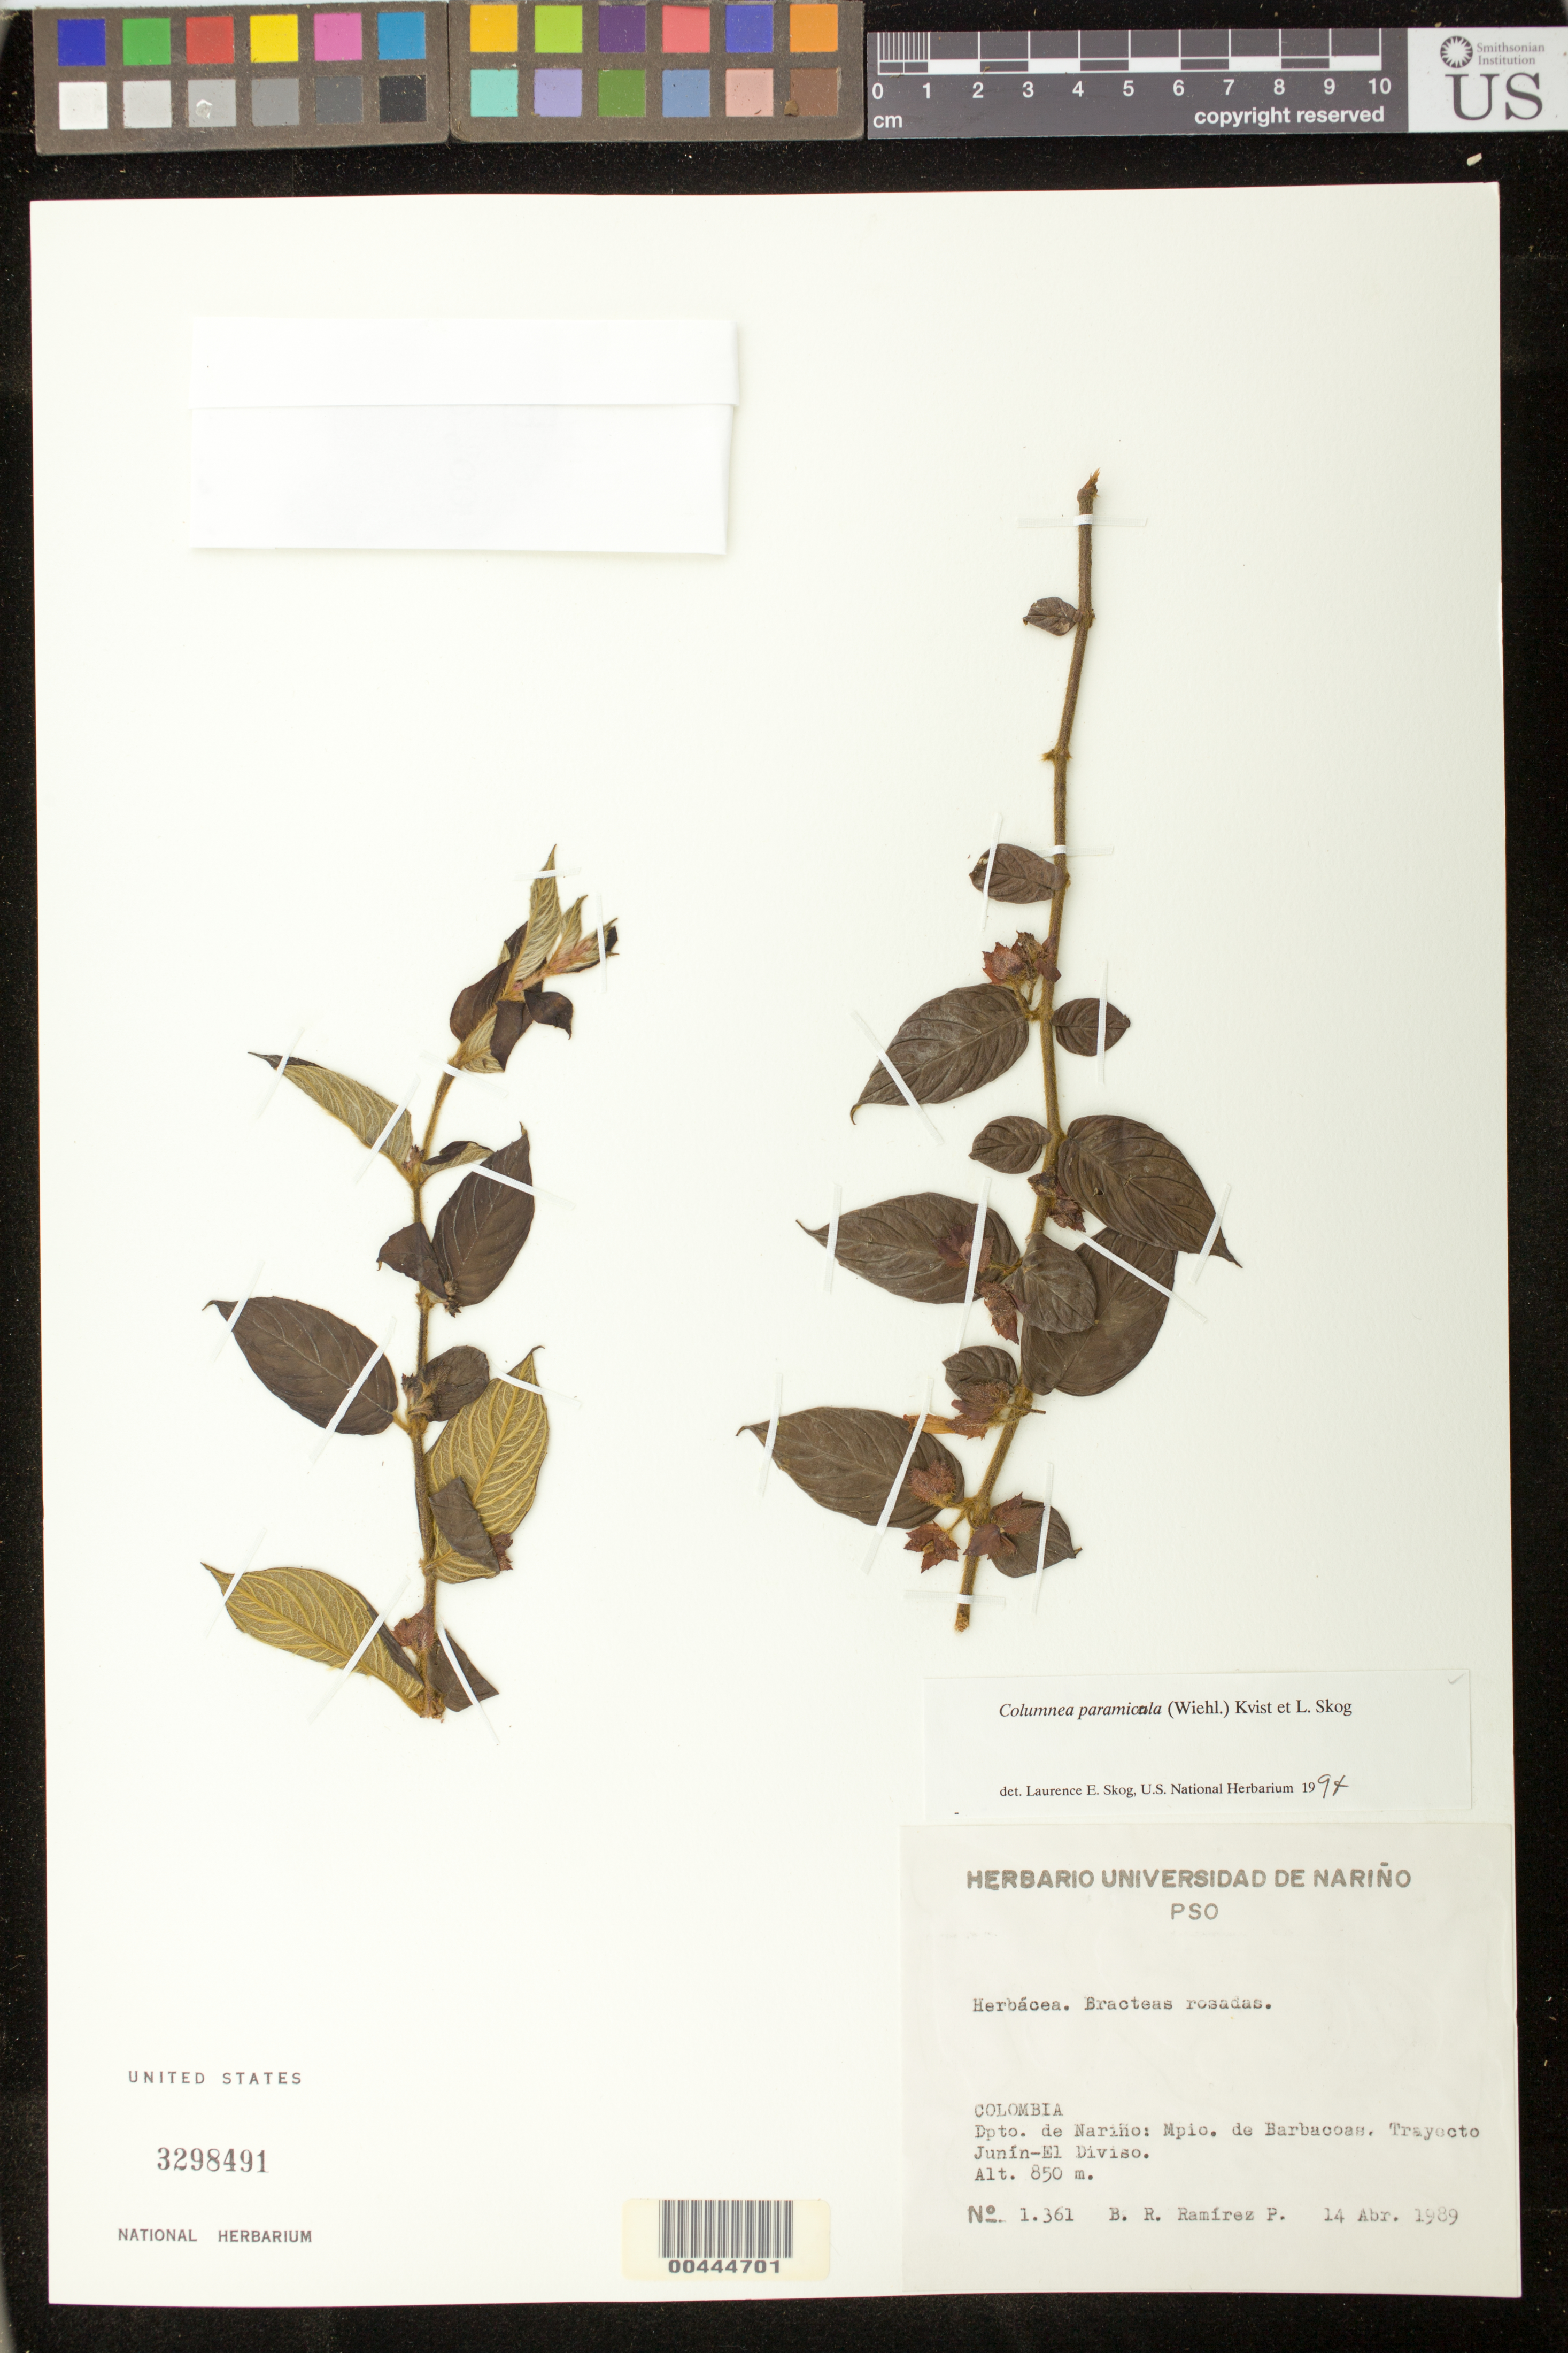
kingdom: Plantae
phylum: Tracheophyta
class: Magnoliopsida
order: Lamiales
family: Gesneriaceae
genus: Columnea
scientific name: Columnea paramicola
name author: (Wiehler) L.P. Kvist & L.E. Skog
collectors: B. R. Ramirez P.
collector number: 1361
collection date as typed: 14 Apr 1989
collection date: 1989-04-14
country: Colombia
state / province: Nariño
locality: Barbacoas, trayecto junin-barbacoas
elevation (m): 850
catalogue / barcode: US 3298491